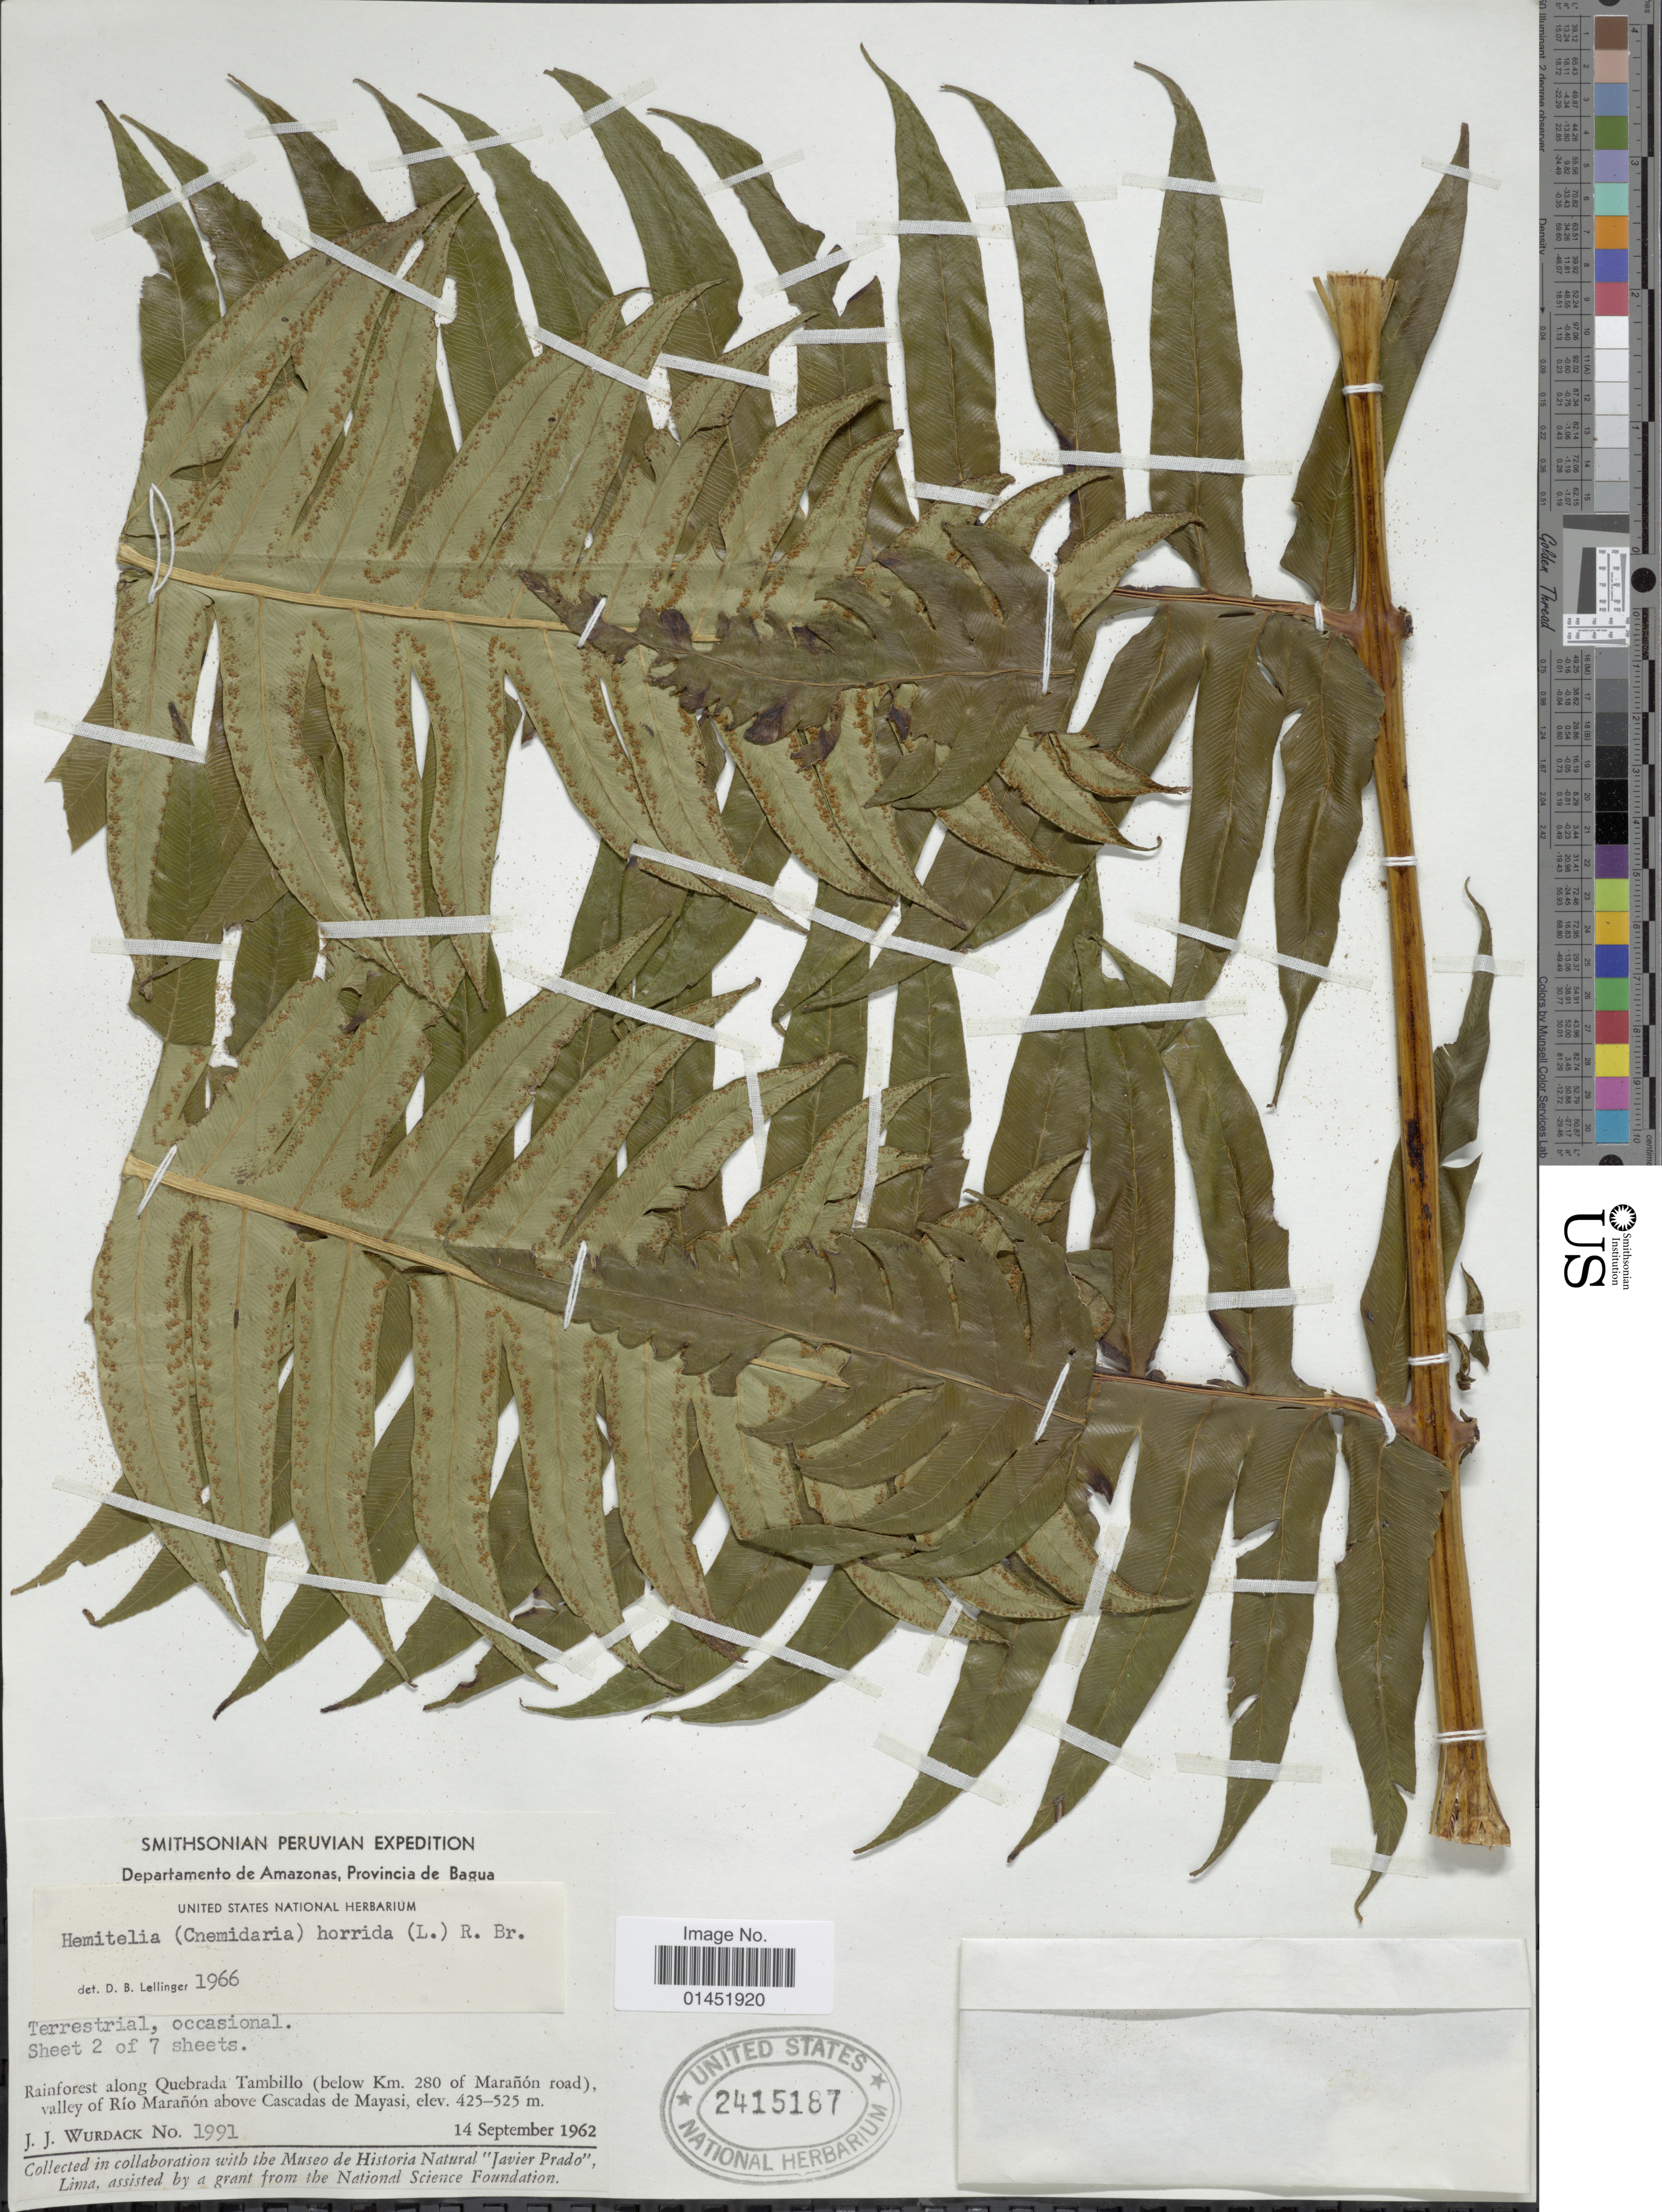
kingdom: Plantae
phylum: Tracheophyta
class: Polypodiopsida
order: Cyatheales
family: Cyatheaceae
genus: Cyathea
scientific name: Cyathea horrida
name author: (L.) Sm.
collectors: J. J. Wurdack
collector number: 1991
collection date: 1962-09-14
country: Peru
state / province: Amazonas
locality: Deparatamento de Amazonas, provincia de Bagua, Rainforest along Quebrada Tambillo (below Km. 280 of Marañón road), valley of Río Marañón above Cascadas de Mayasi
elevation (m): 425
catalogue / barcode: US 2415187